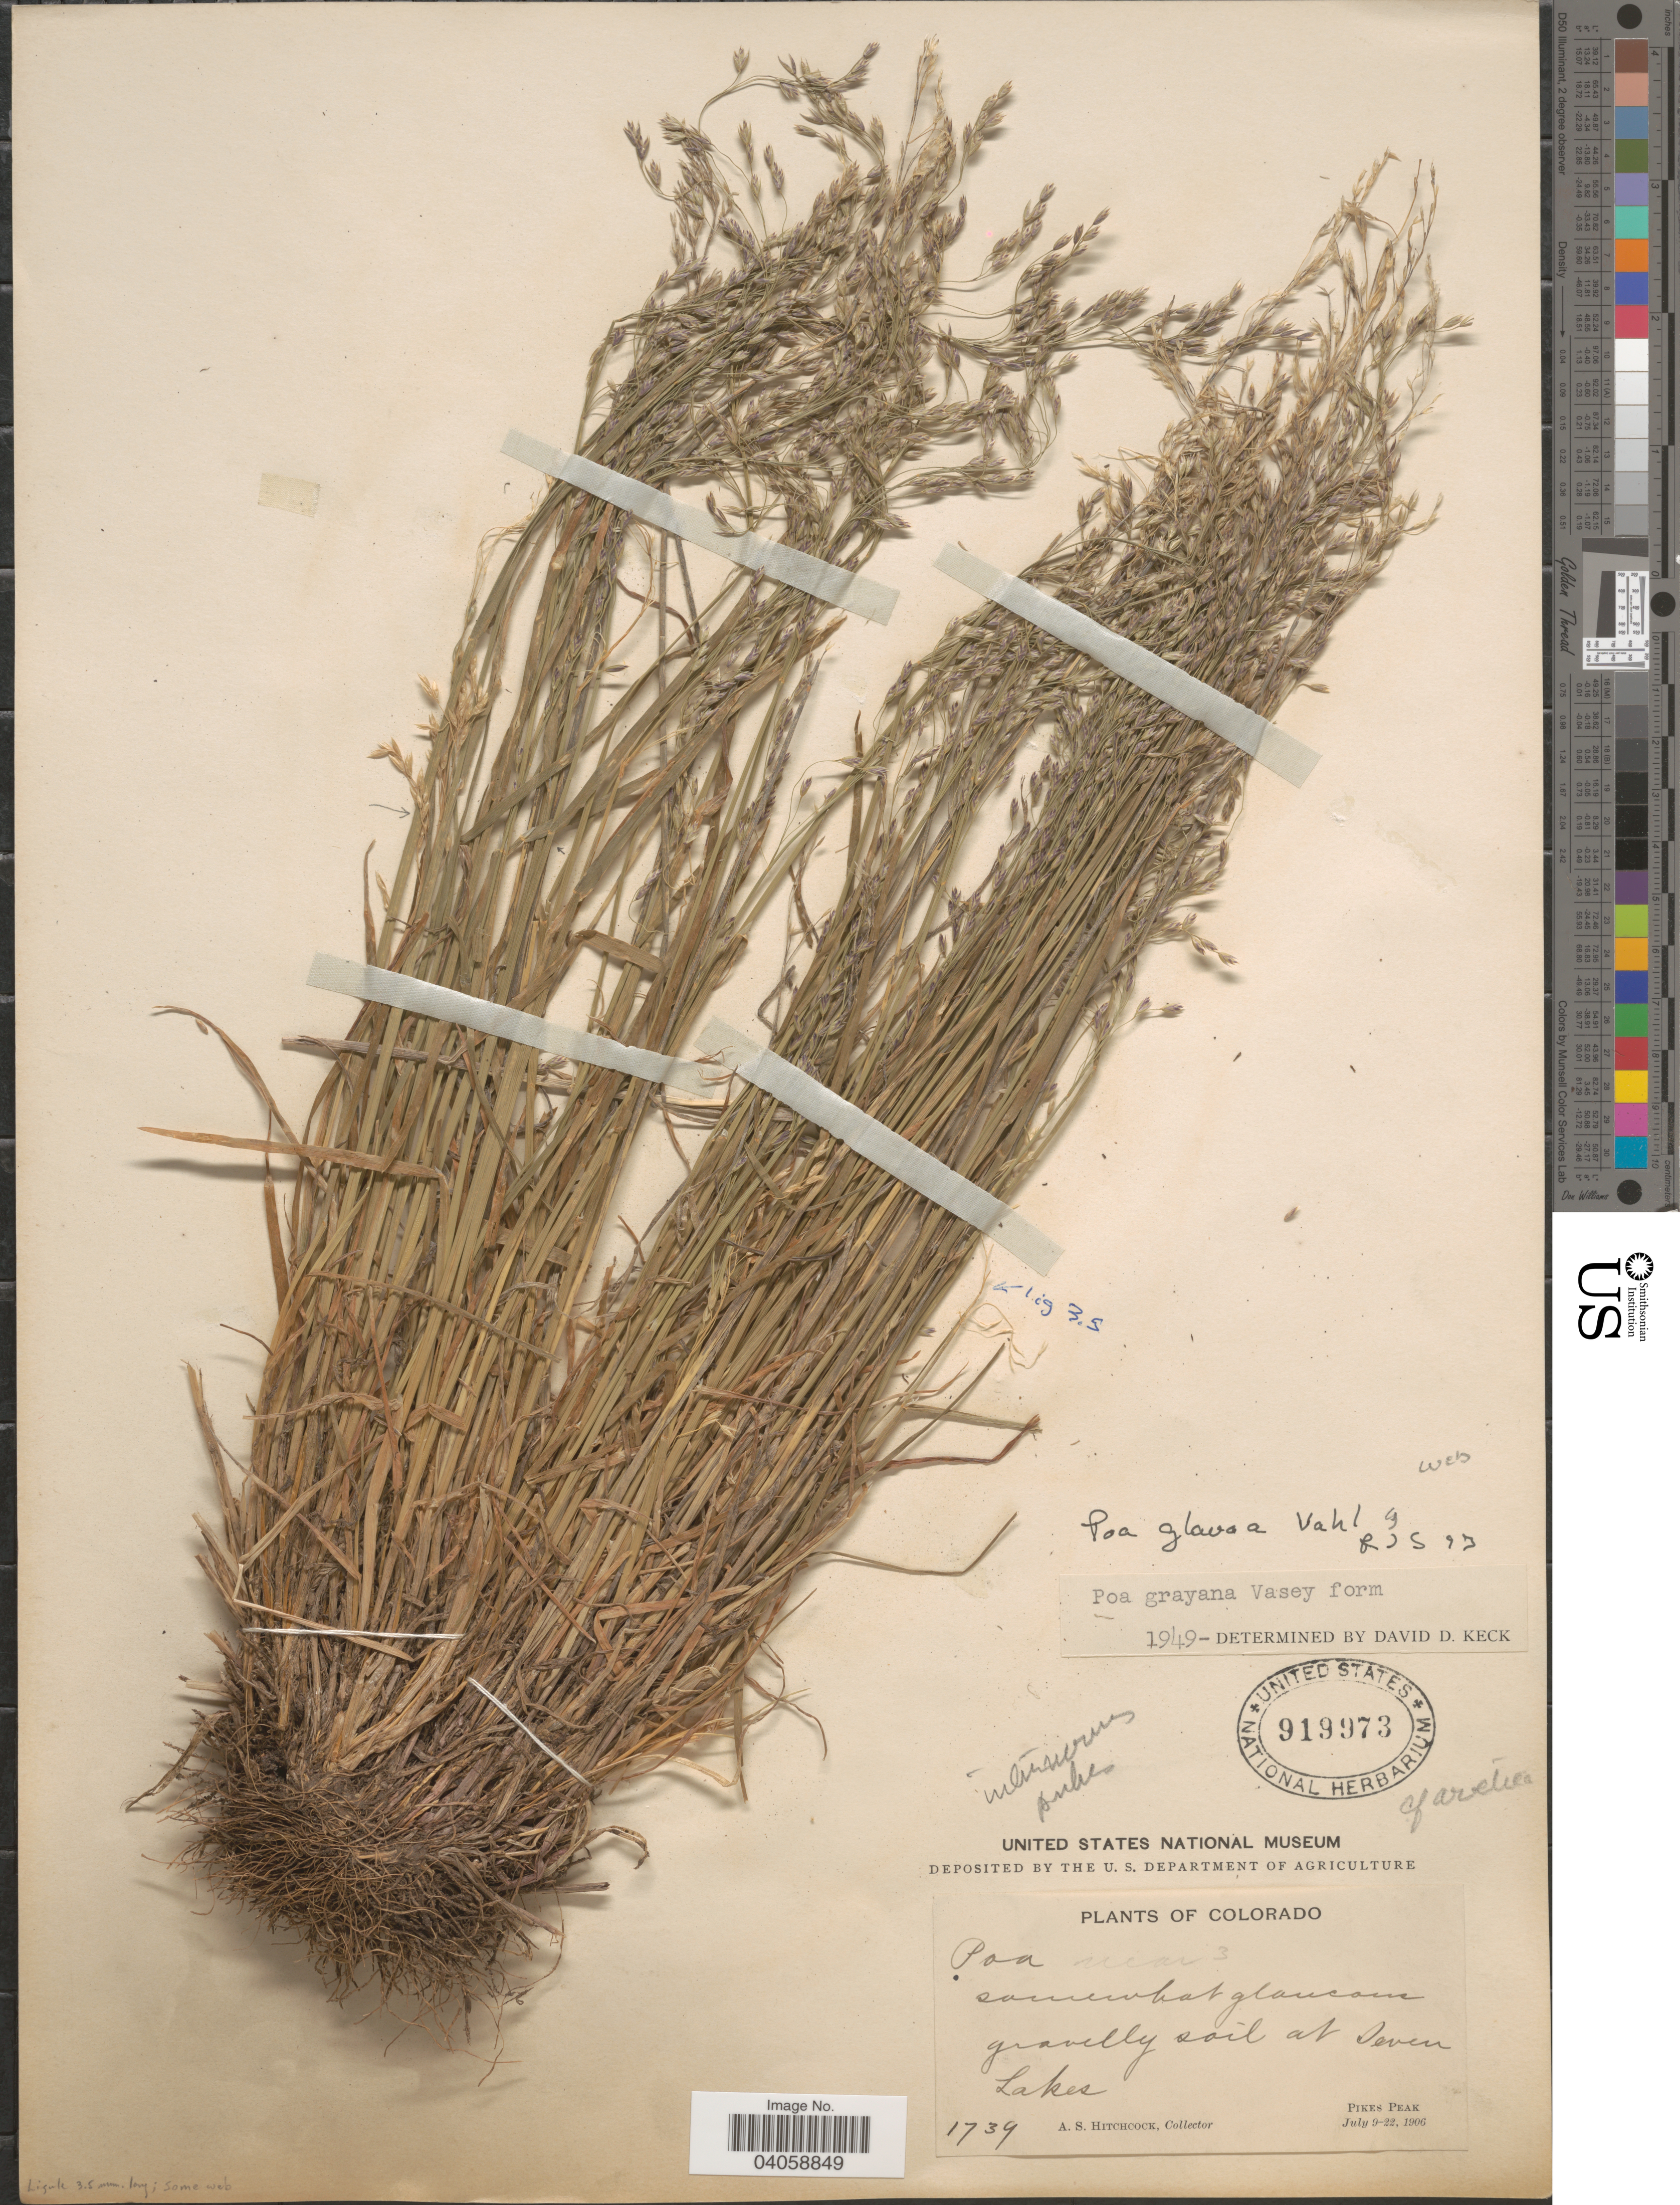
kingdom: Plantae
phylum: Tracheophyta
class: Liliopsida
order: Poales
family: Poaceae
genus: Poa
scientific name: Poa glauca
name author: Vahl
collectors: A. S. Hitchcock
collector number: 1739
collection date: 1906-07-09/1906-07-22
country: United States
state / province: Colorado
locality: At Seven Lakes. Pikes Peak.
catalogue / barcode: US 919973